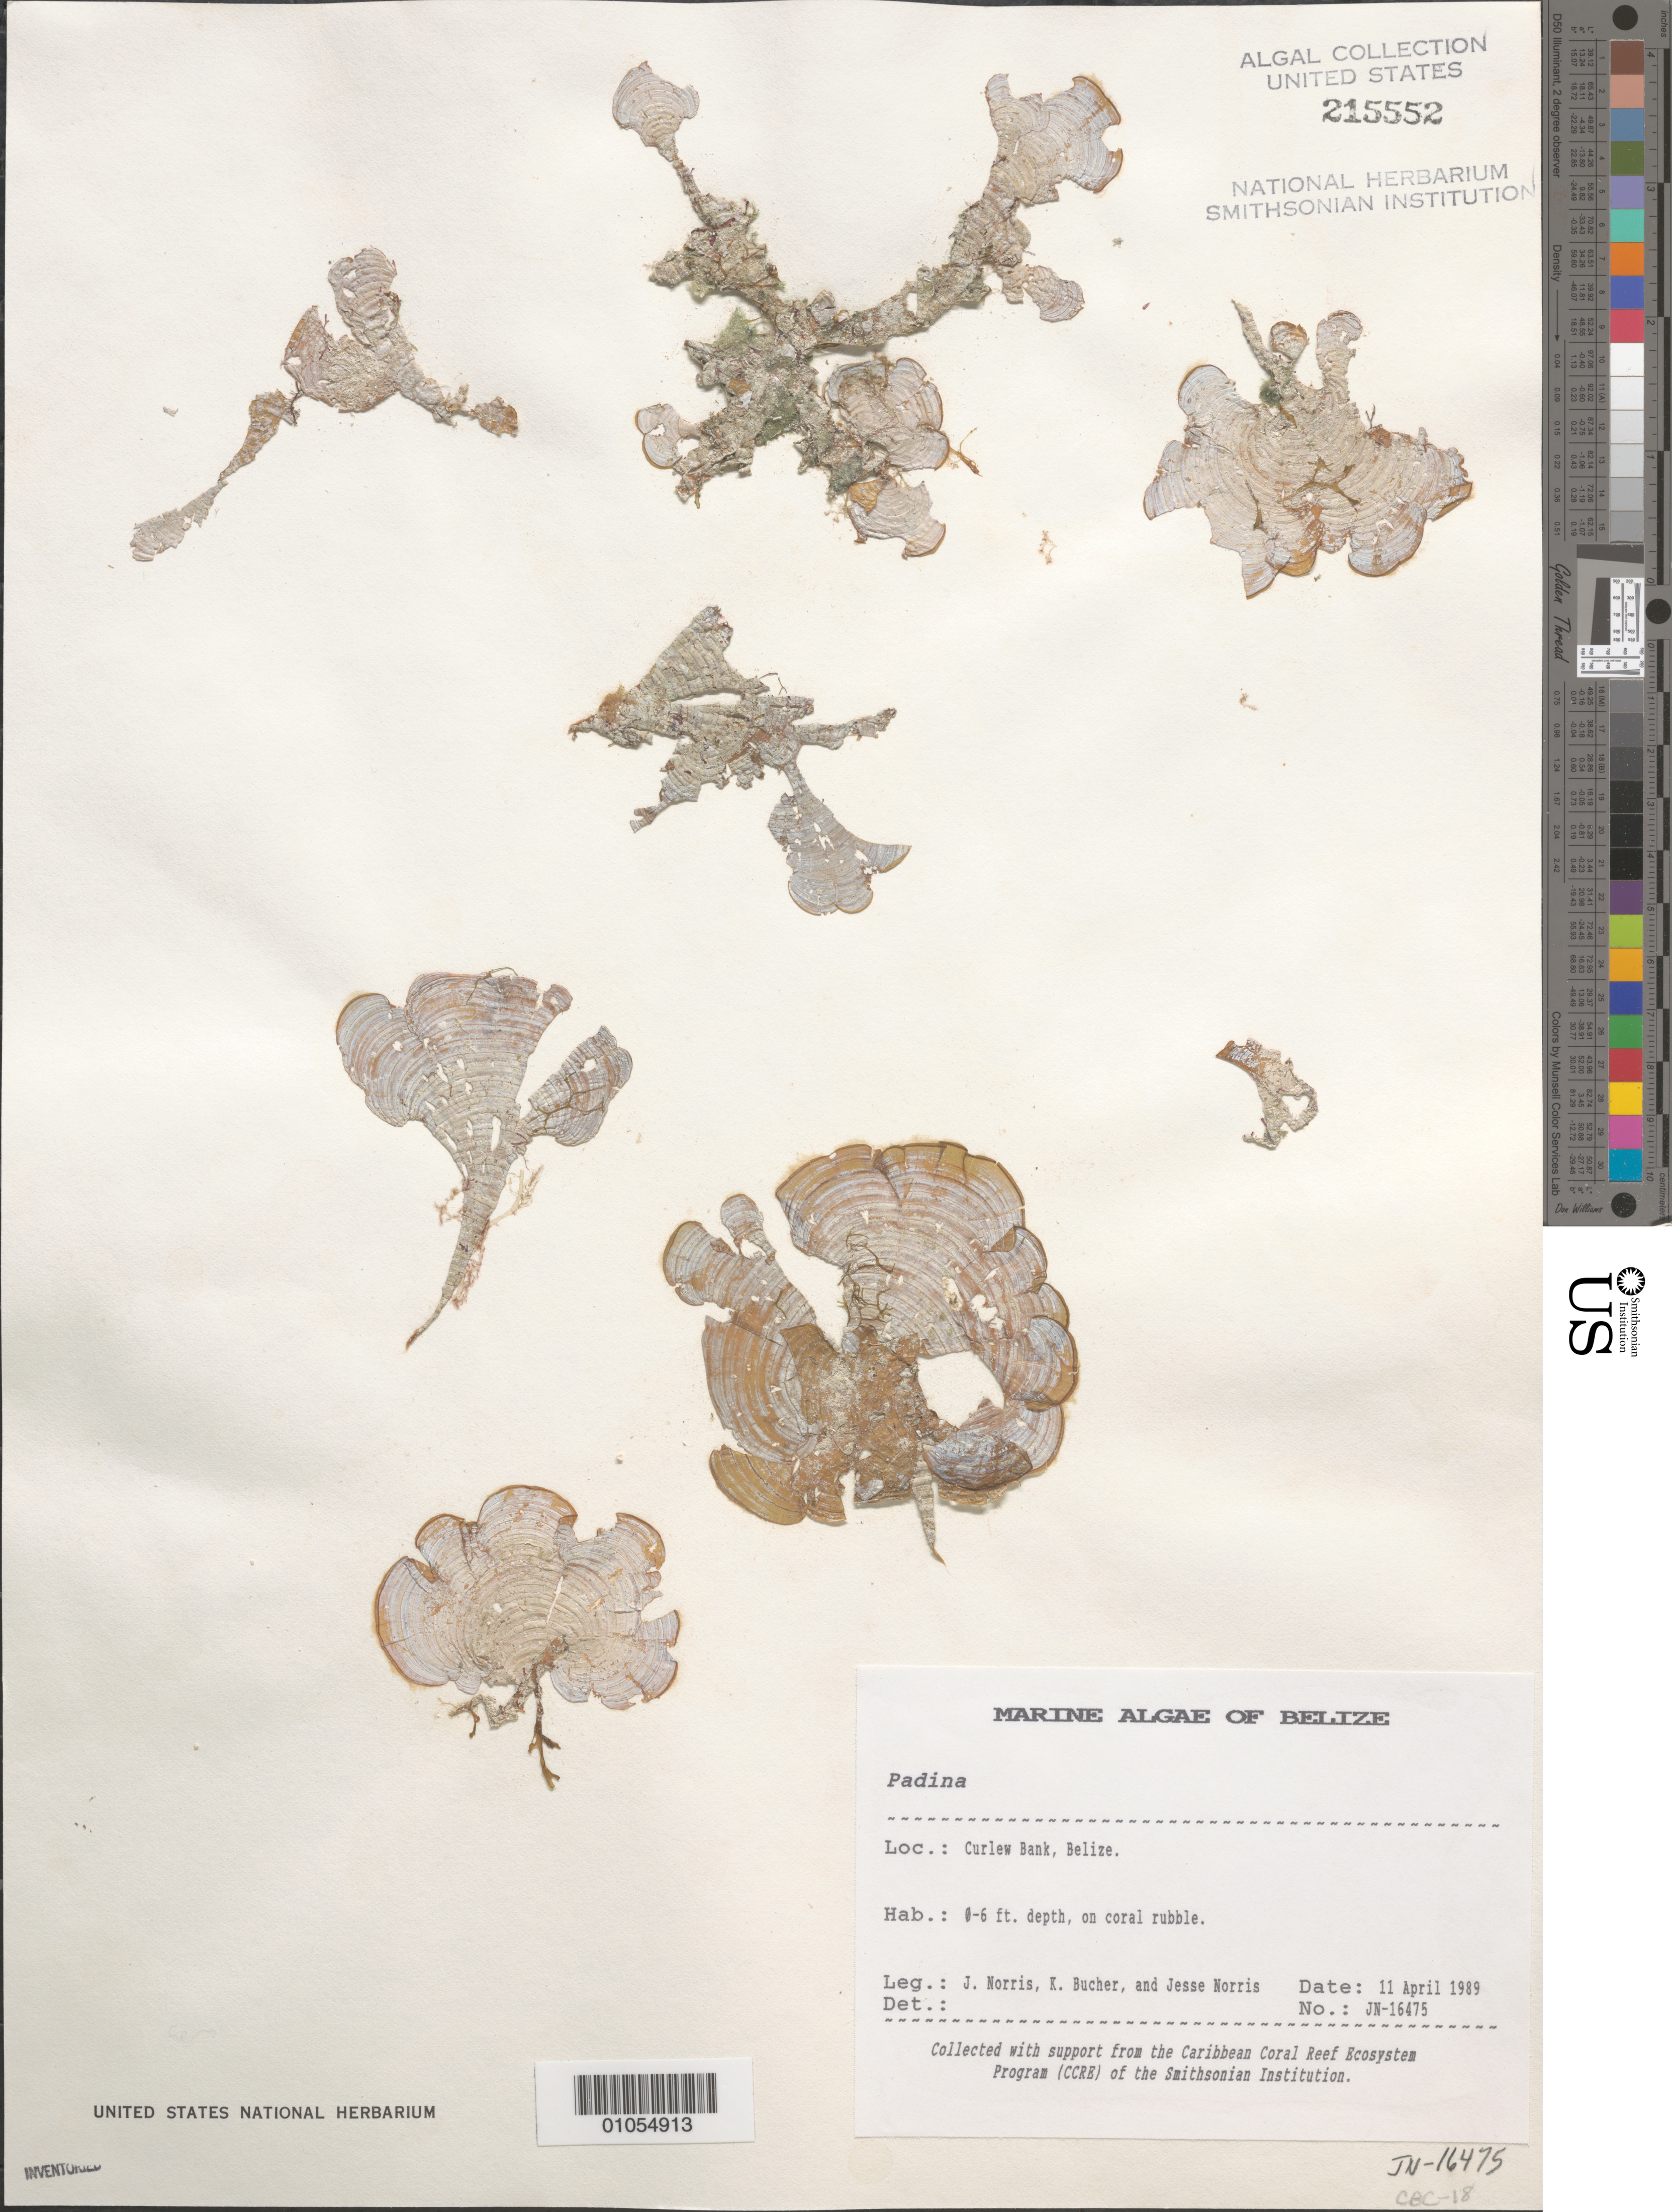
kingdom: Chromista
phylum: Ochrophyta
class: Phaeophyceae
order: Dictyotales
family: Dictyotaceae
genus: Padina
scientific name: Padina sp.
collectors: J. N. Norris, K. E. Bucher & J. A. Norris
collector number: JN-16475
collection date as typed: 11 Apr 1989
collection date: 1989-04-11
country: Belize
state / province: Stann Creek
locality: Curlew Bank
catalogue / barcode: US 215552